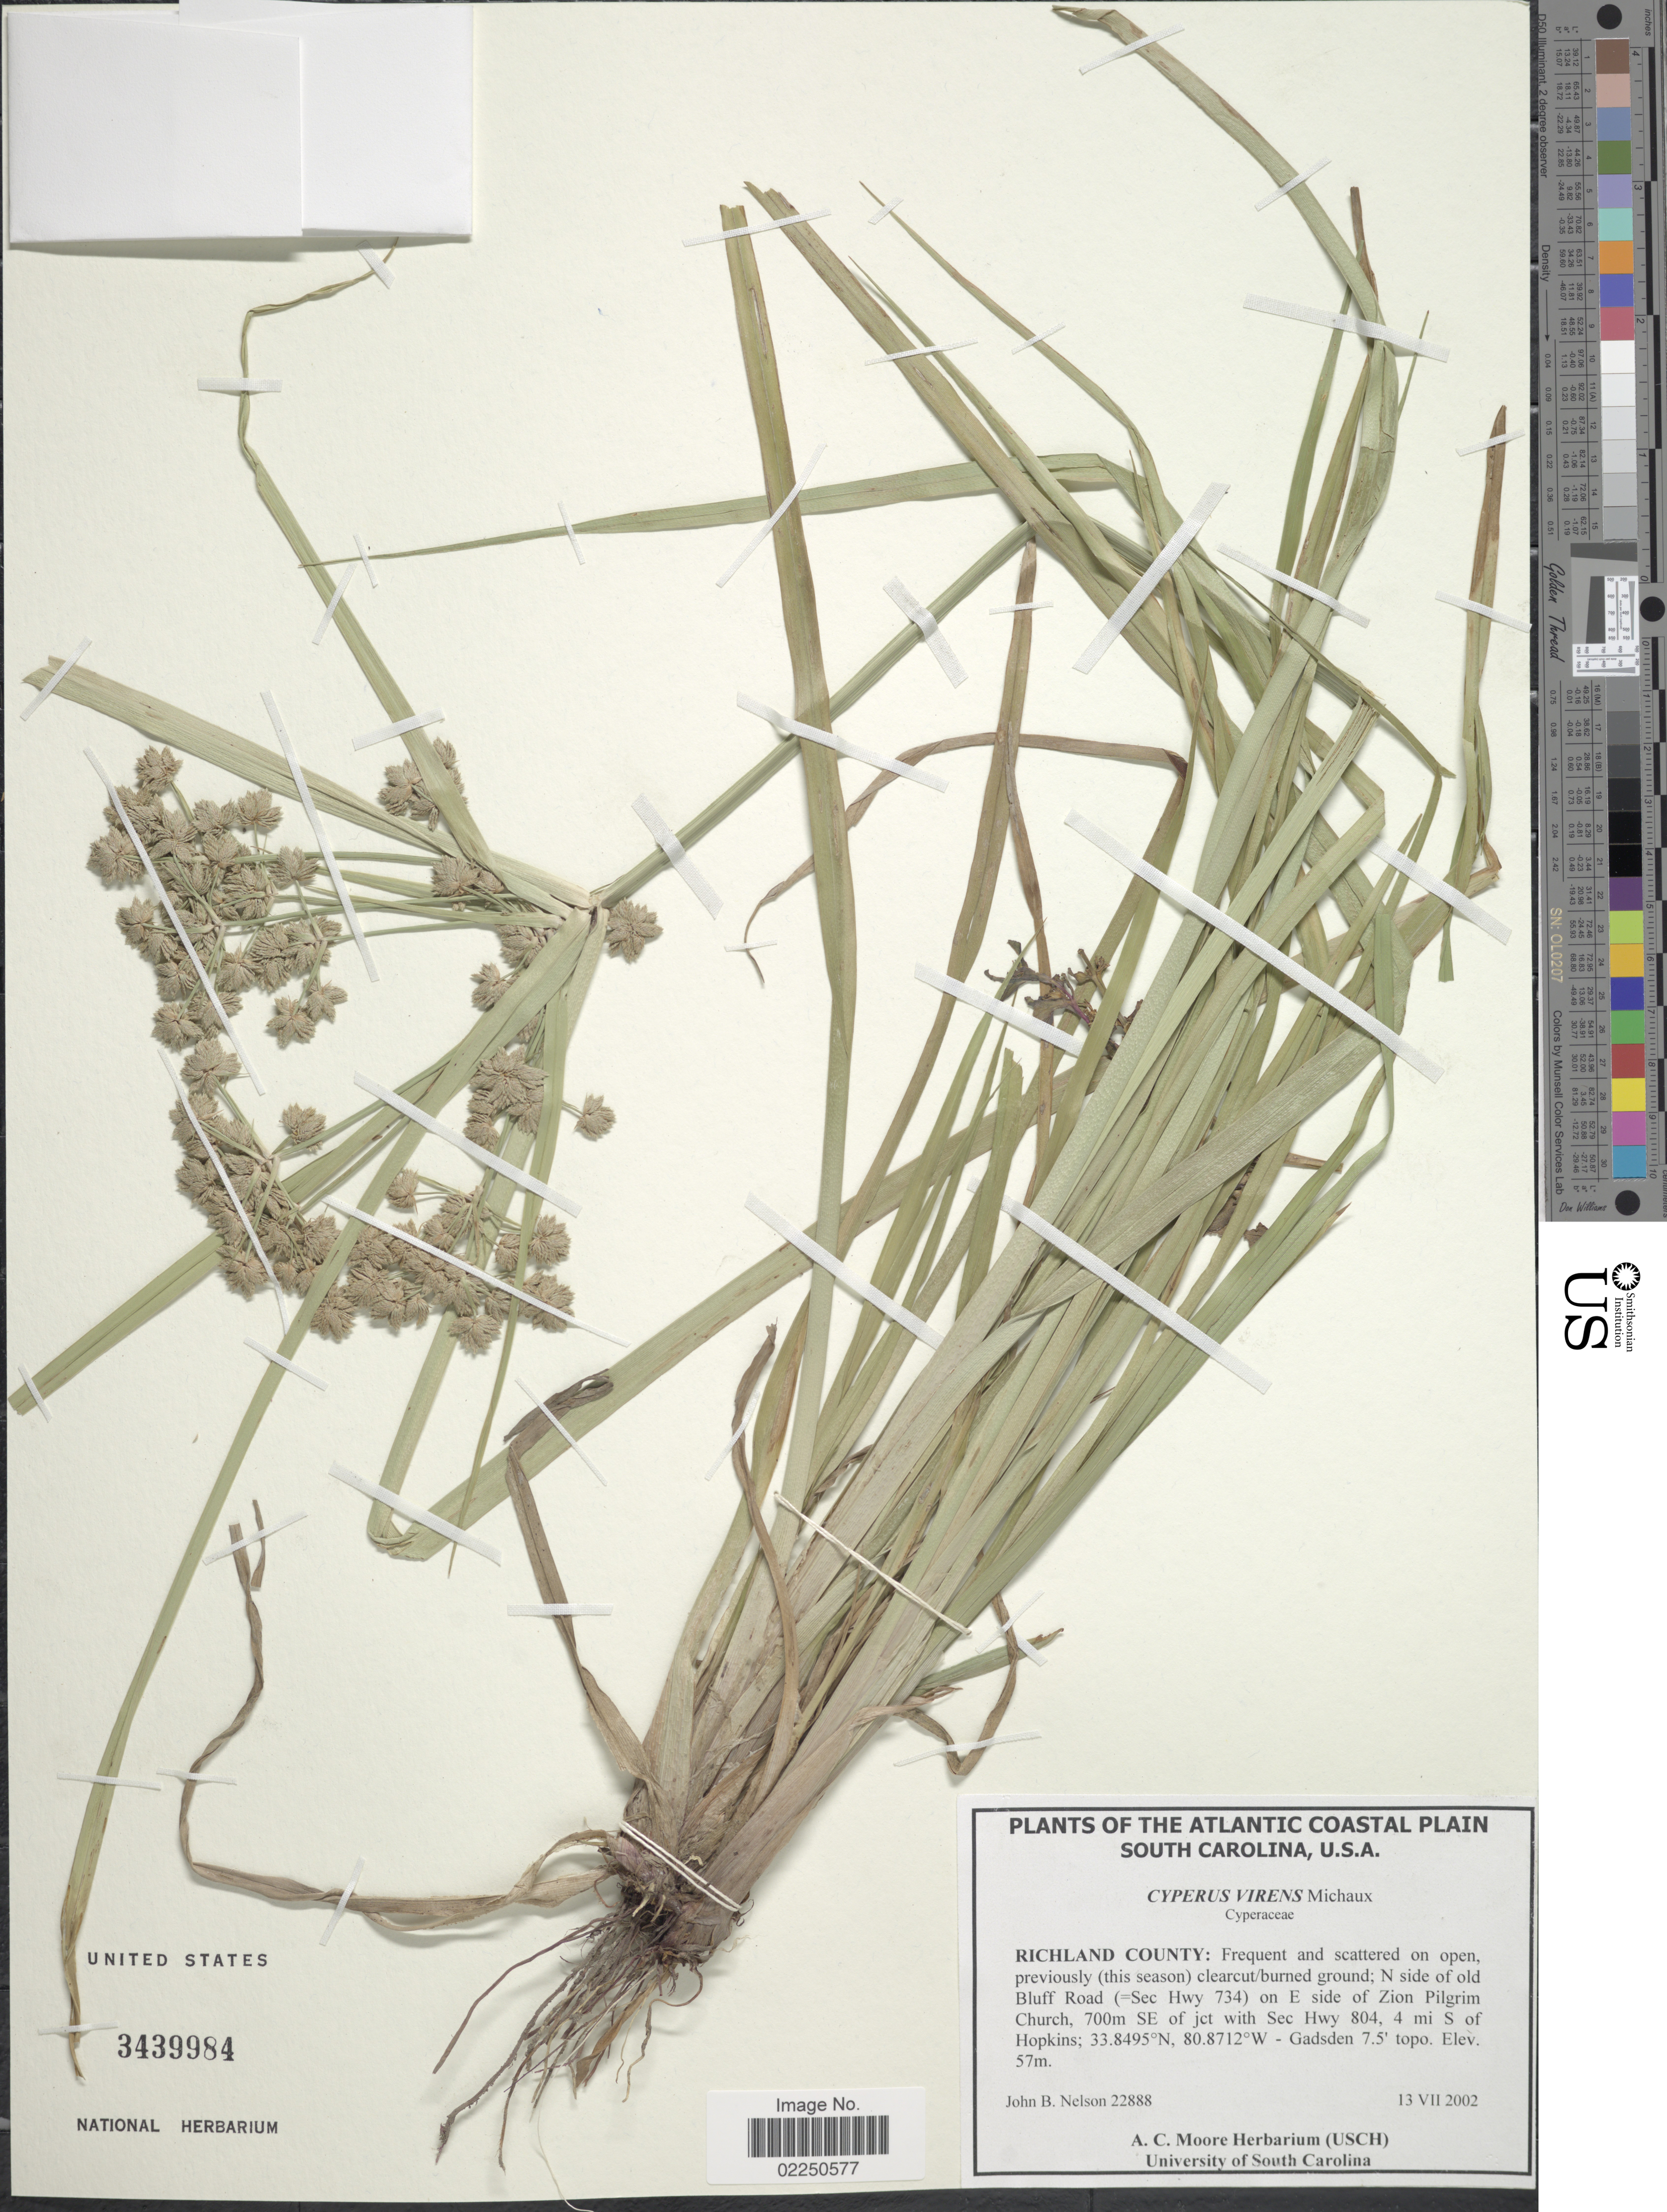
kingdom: Plantae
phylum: Tracheophyta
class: Liliopsida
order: Poales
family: Cyperaceae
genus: Cyperus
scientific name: Cyperus virens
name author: Michx.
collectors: J. B. Nelson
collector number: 22888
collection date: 2002-07-13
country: United States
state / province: South Carolina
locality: Atlantic Coastal Plain. U.S.A. Richland County: N side of old Bluff Road9=Sec Hwy 734) on E side of Zion Pilgrim Church, 700m SE of jct with Sec Hwy 804, 4 mi. S of Hopkins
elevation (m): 57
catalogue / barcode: US 3439984